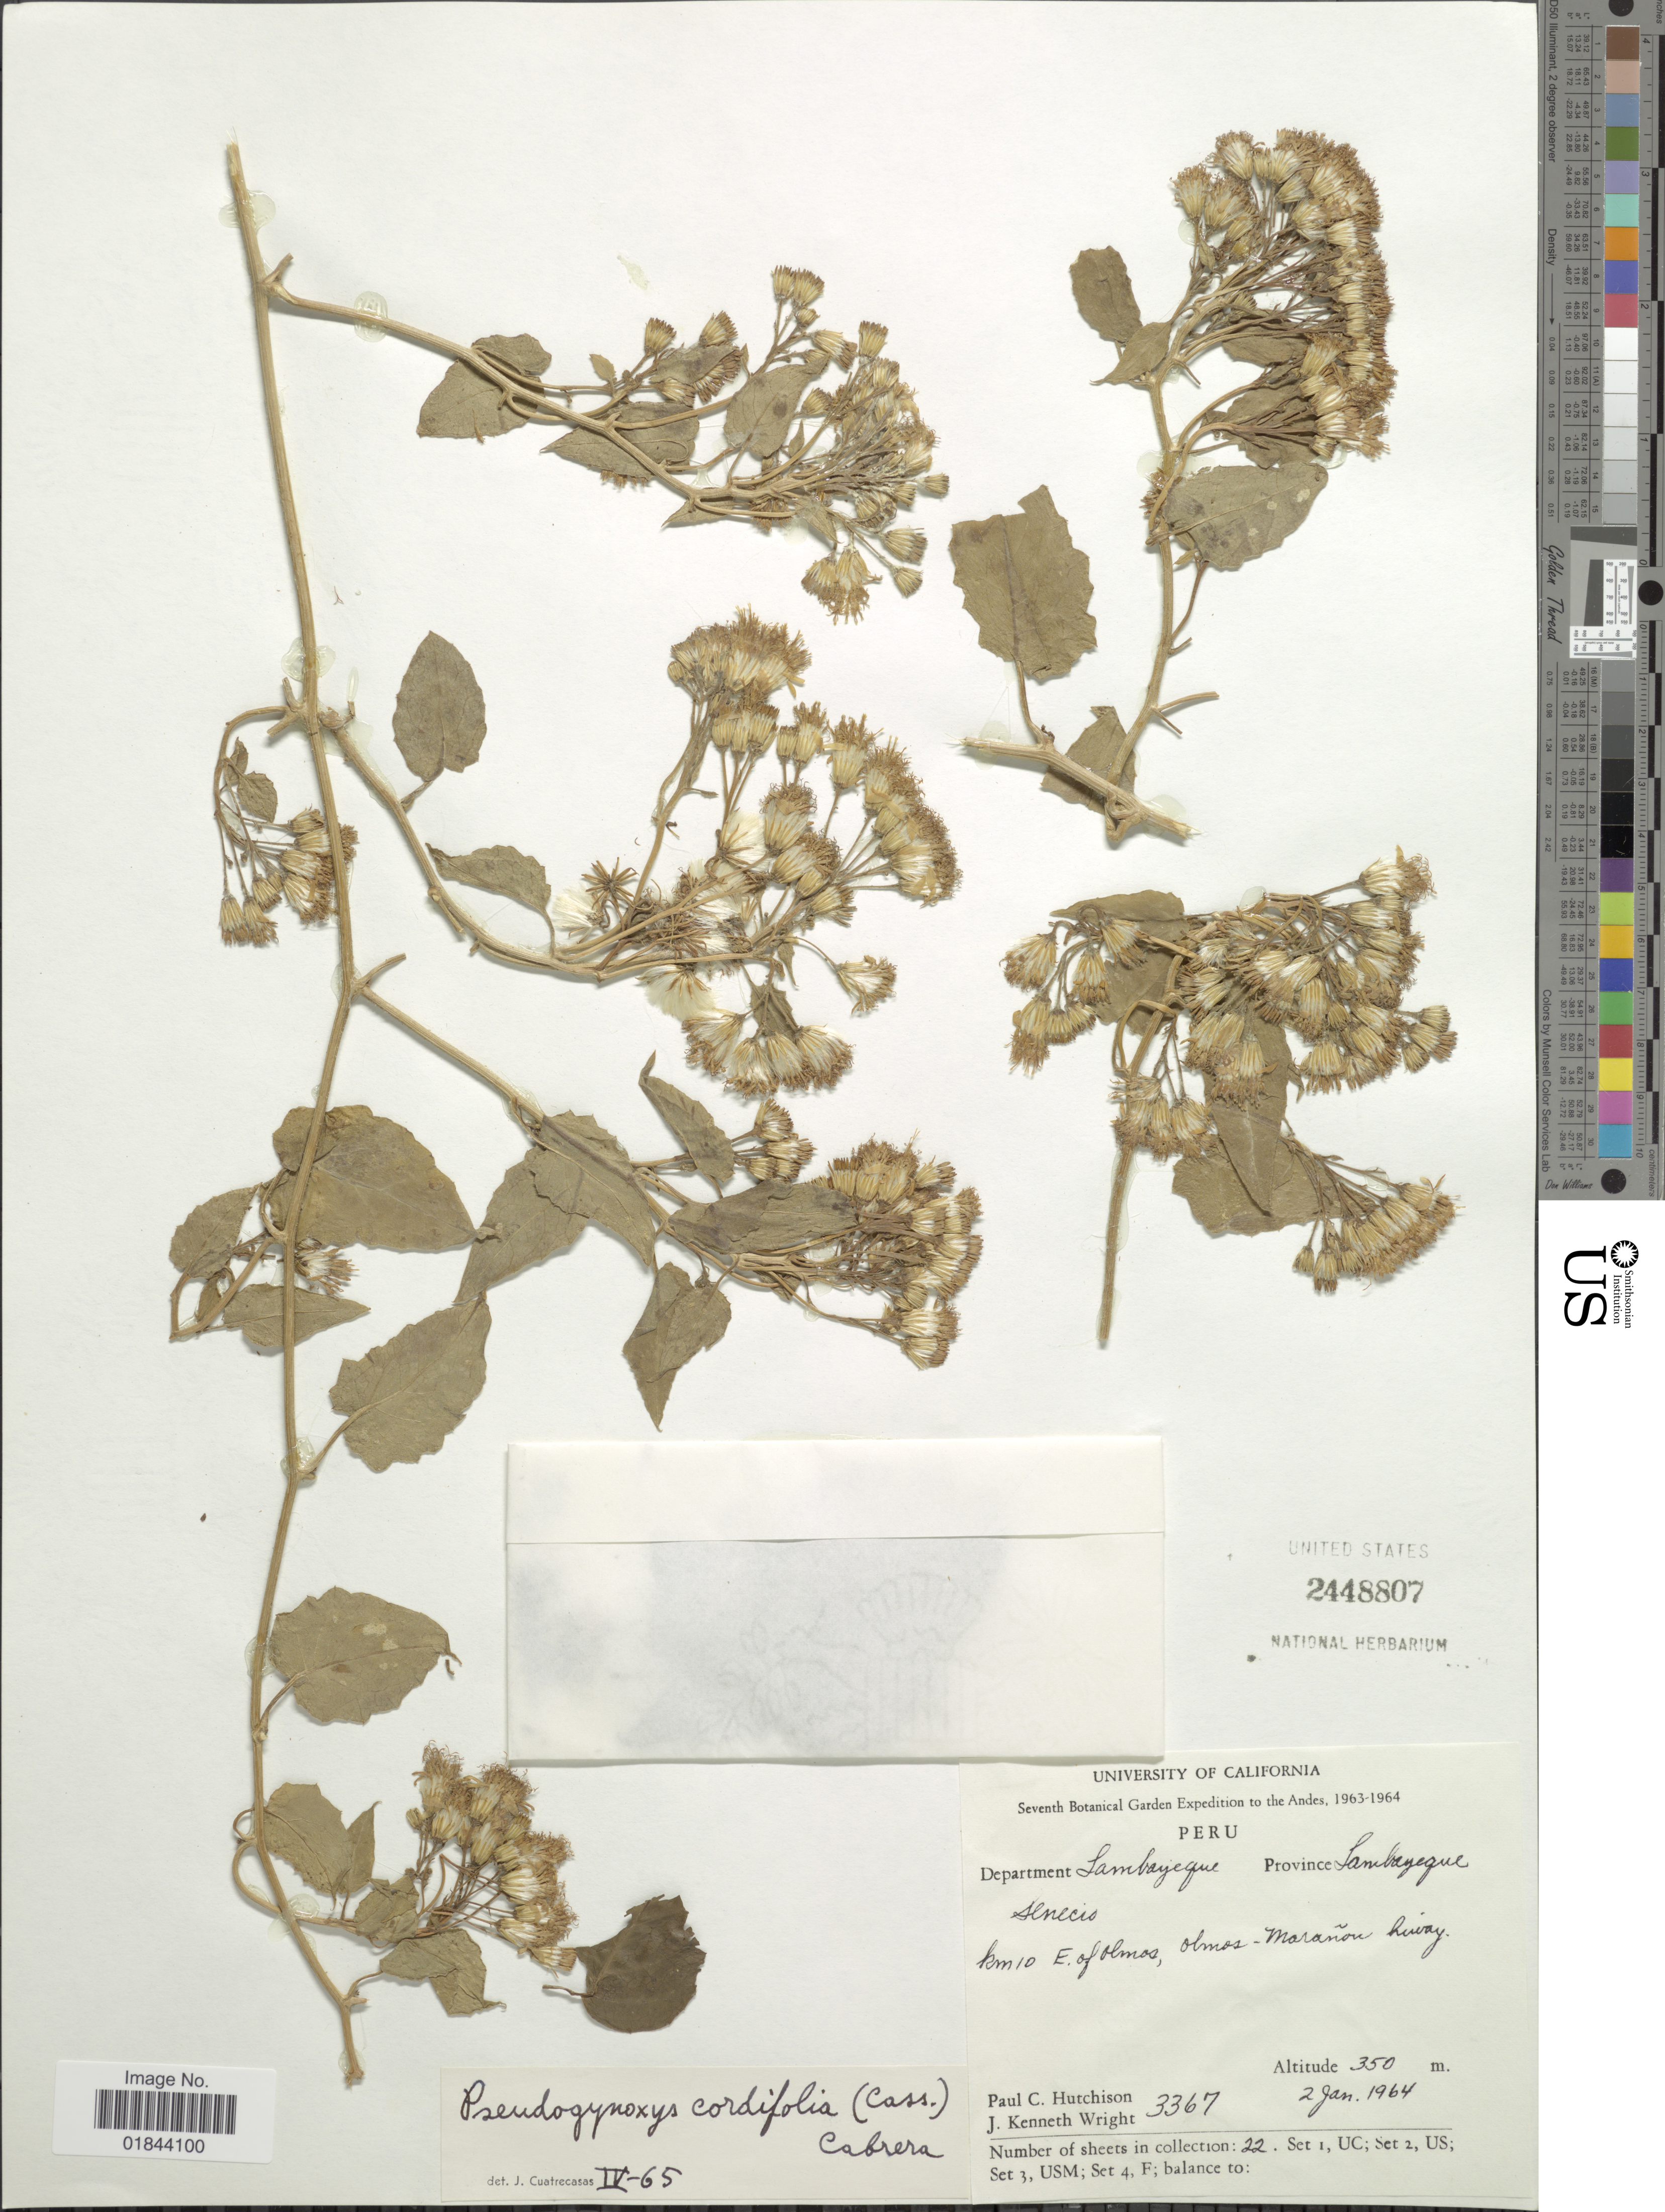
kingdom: Plantae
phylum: Tracheophyta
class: Magnoliopsida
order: Asterales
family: Asteraceae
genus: Pseudogynoxys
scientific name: Pseudogynoxys cordifolia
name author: (Cass.) Cabrera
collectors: P. C. Hutchison & J. K. Wright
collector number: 3367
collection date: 1964-01-02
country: Peru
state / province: Lambayeque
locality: Department Lambayeque, km 10 E of Olmos, olmos-Marañon hwy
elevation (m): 350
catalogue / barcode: US 2448807